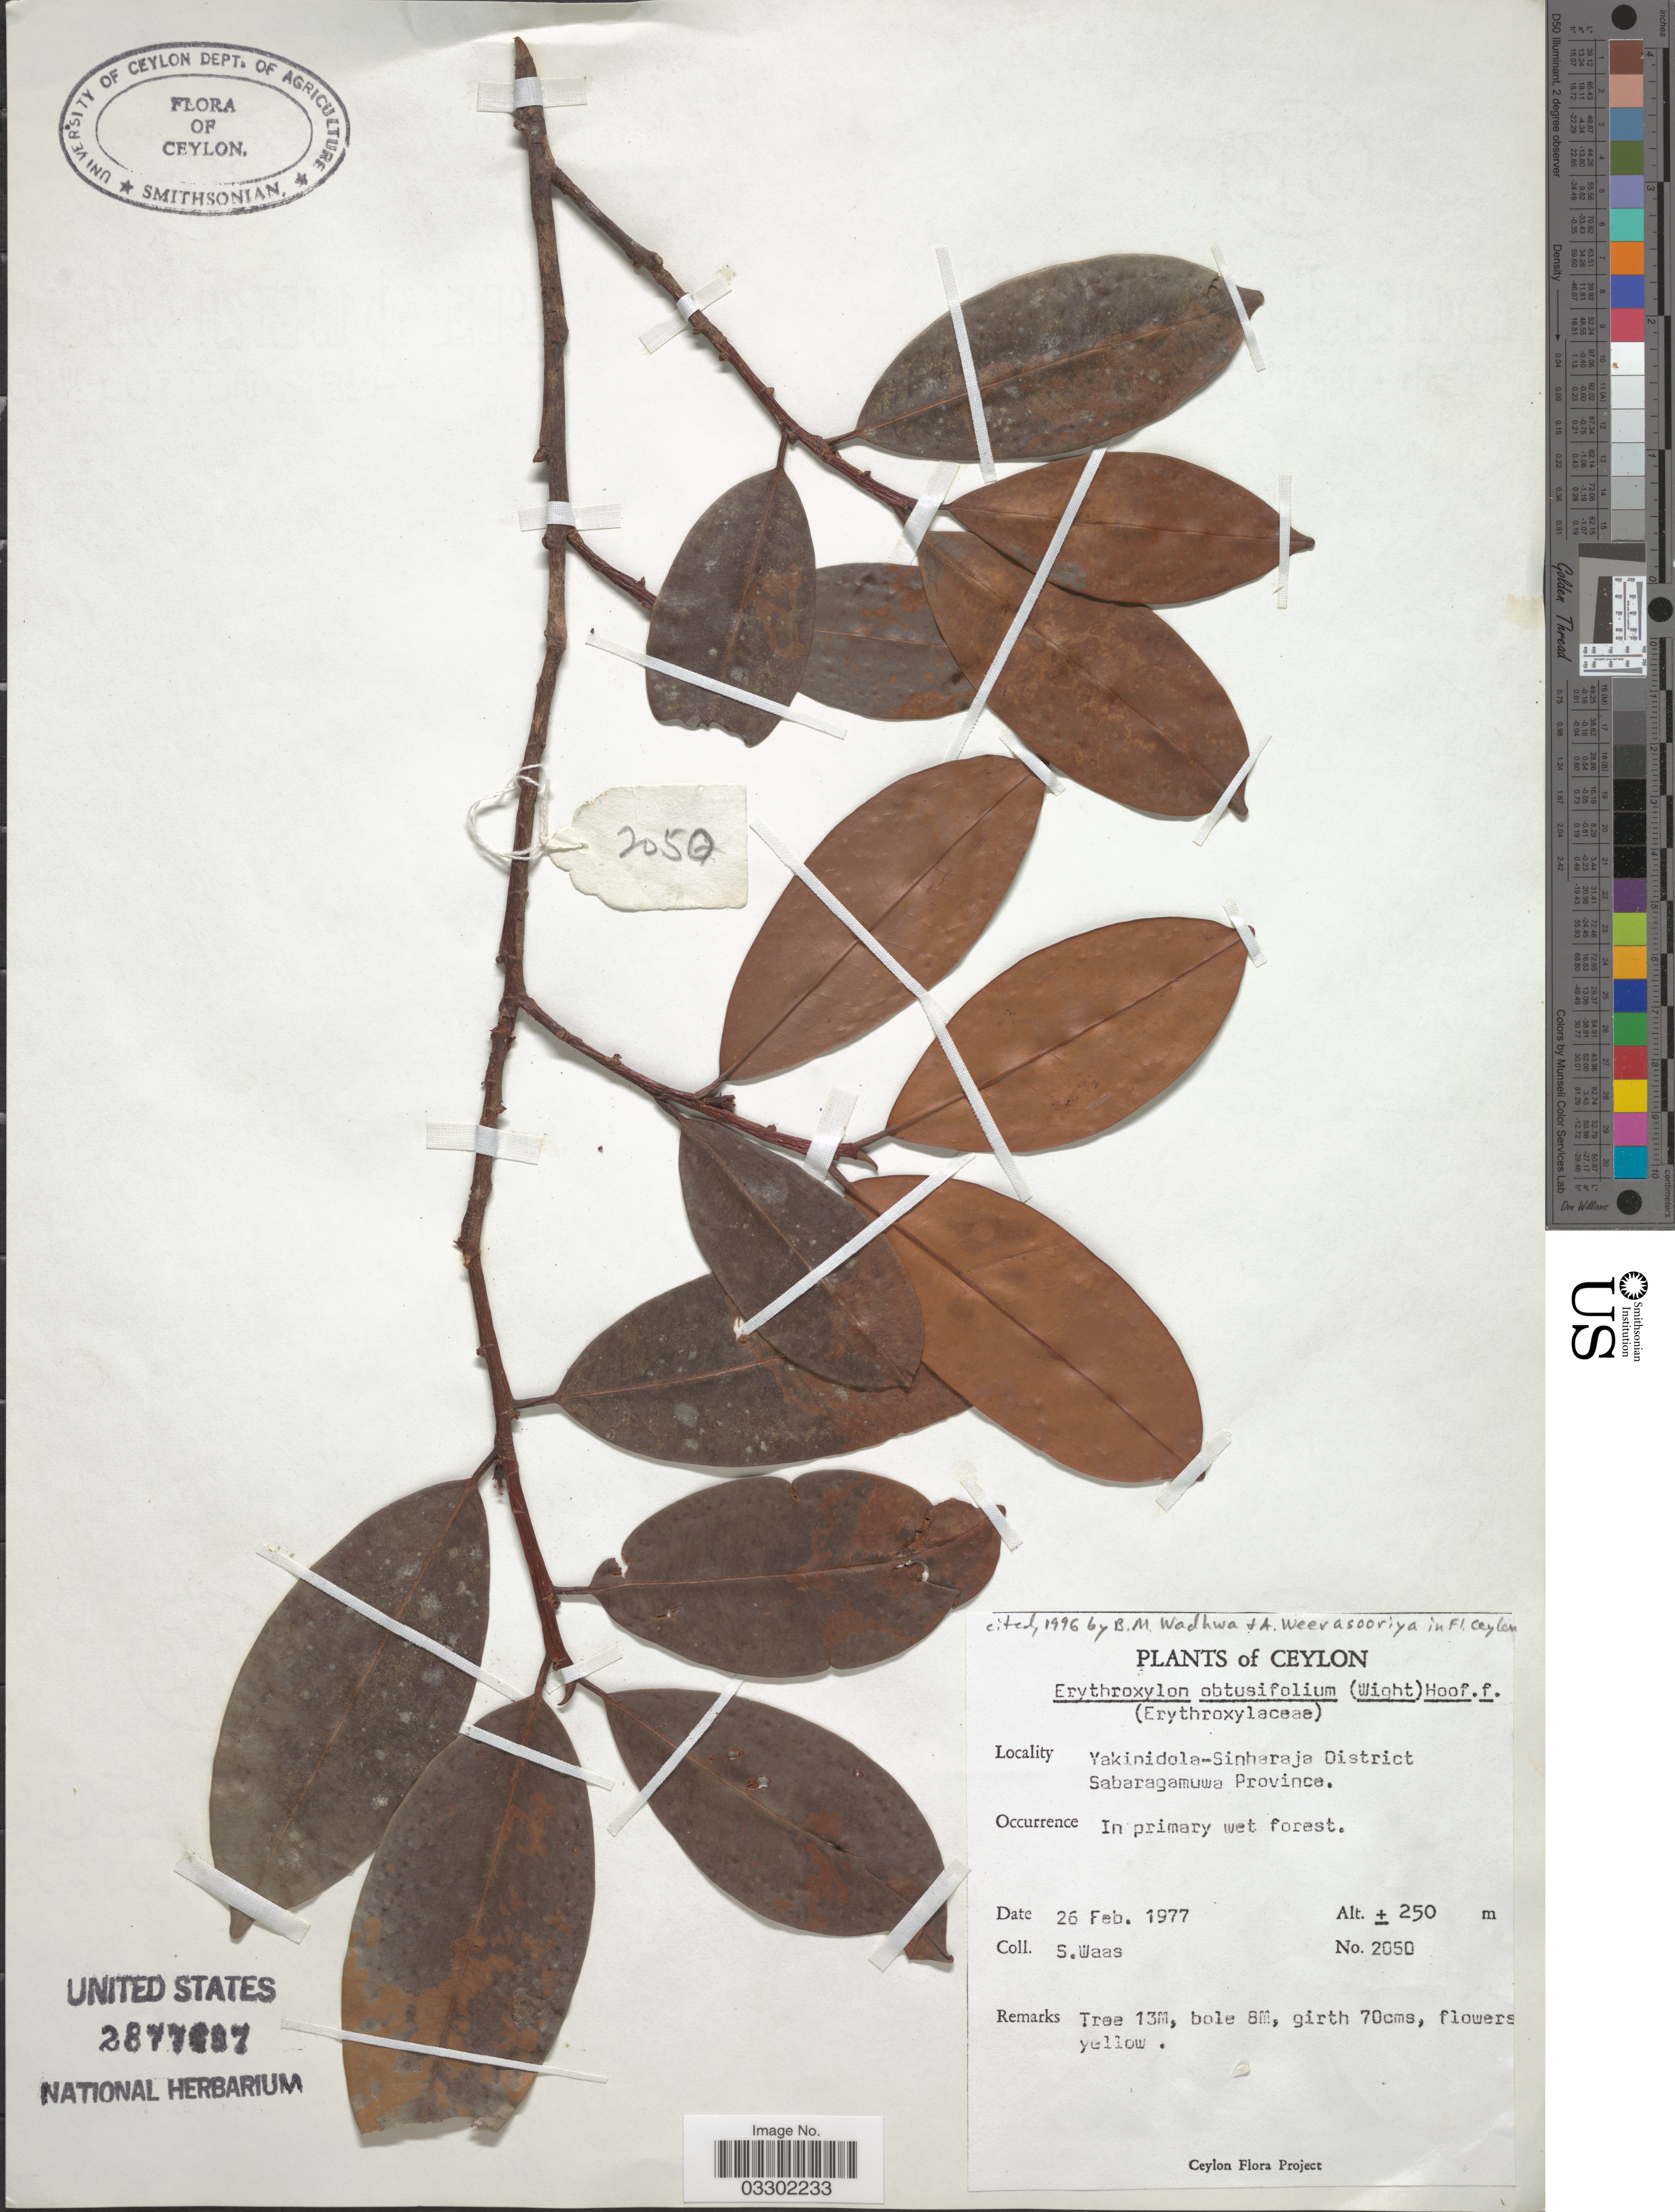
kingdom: Plantae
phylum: Tracheophyta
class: Magnoliopsida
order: Malpighiales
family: Erythroxylaceae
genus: Erythroxylum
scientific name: Erythroxylum obtusifolium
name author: Hook. f.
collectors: S. Waas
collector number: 2050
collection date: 1977-02-26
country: Sri Lanka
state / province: Sabaragamuwa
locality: Ceylon, Yakinidola-Sinharaja District,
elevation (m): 250